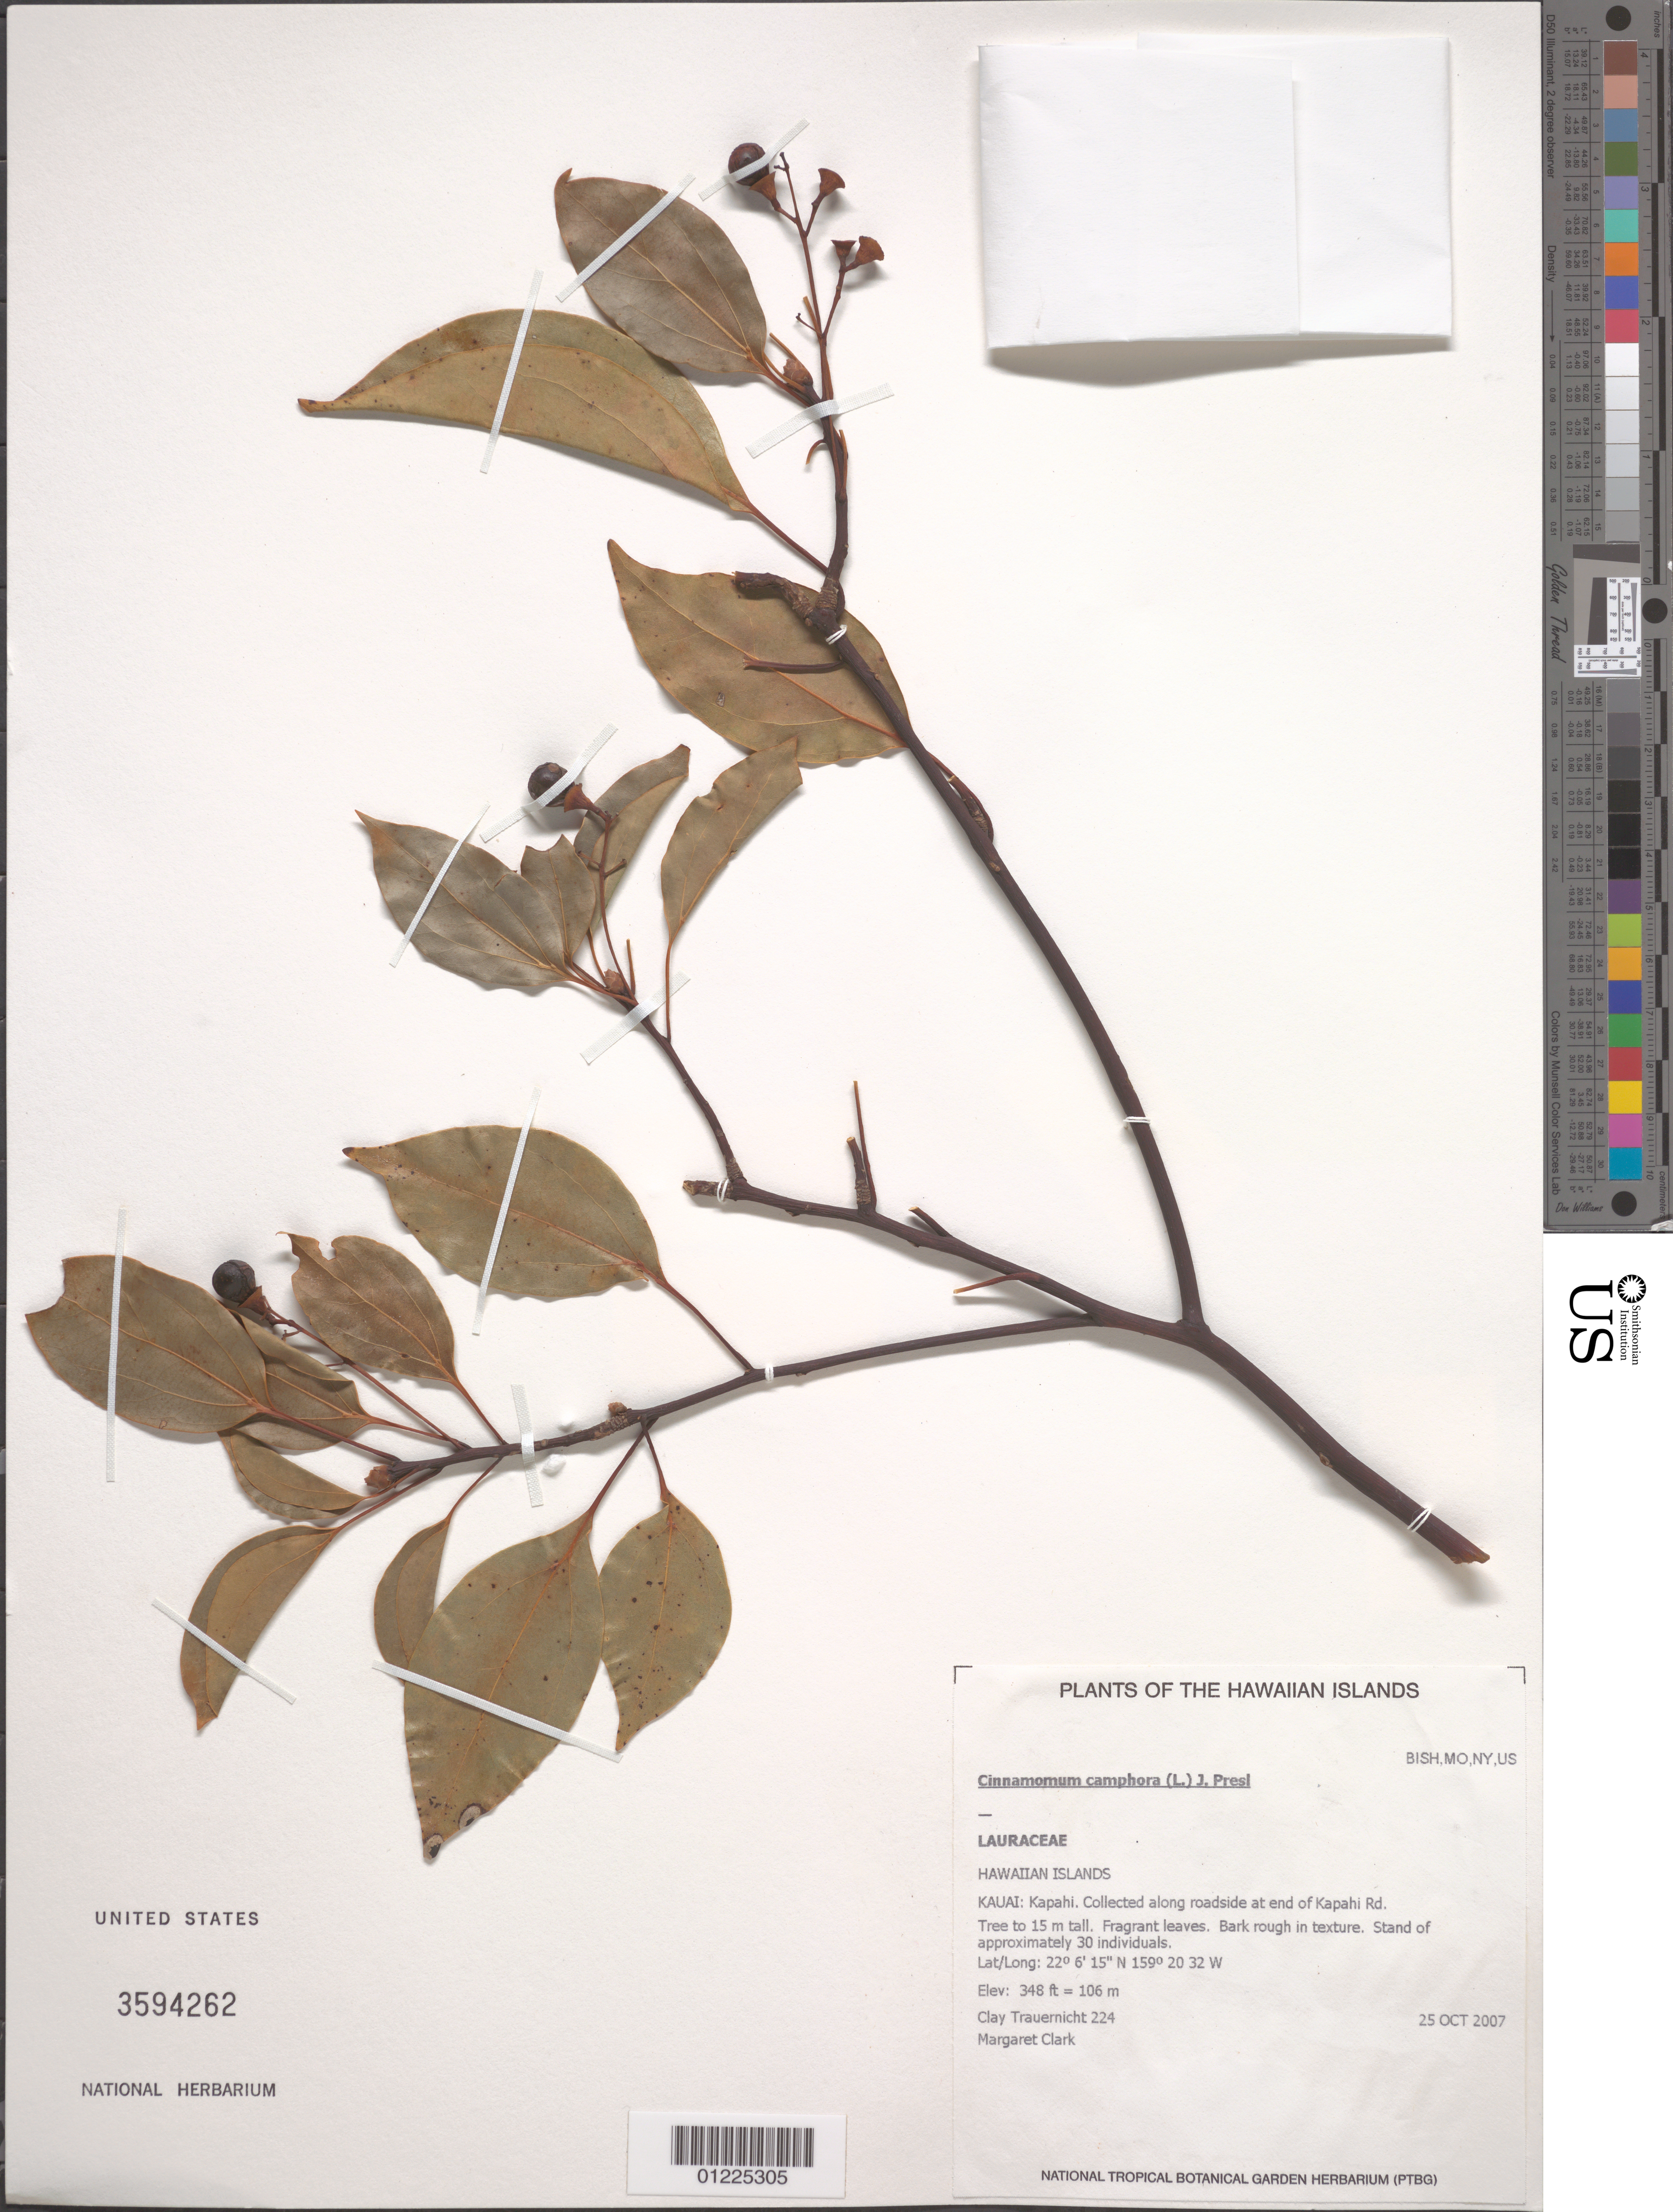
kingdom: Plantae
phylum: Tracheophyta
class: Magnoliopsida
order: Laurales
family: Lauraceae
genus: Cinnamomum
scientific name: Cinnamomum camphora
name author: (L.) J. Presl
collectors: C. Trauernicht & M. Clark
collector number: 224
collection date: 2007-10-25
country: United States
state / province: Hawaii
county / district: Kaui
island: Kaua'i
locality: Kapahi, roadside at end of Kapahi Rd.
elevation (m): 106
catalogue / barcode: US 3594262